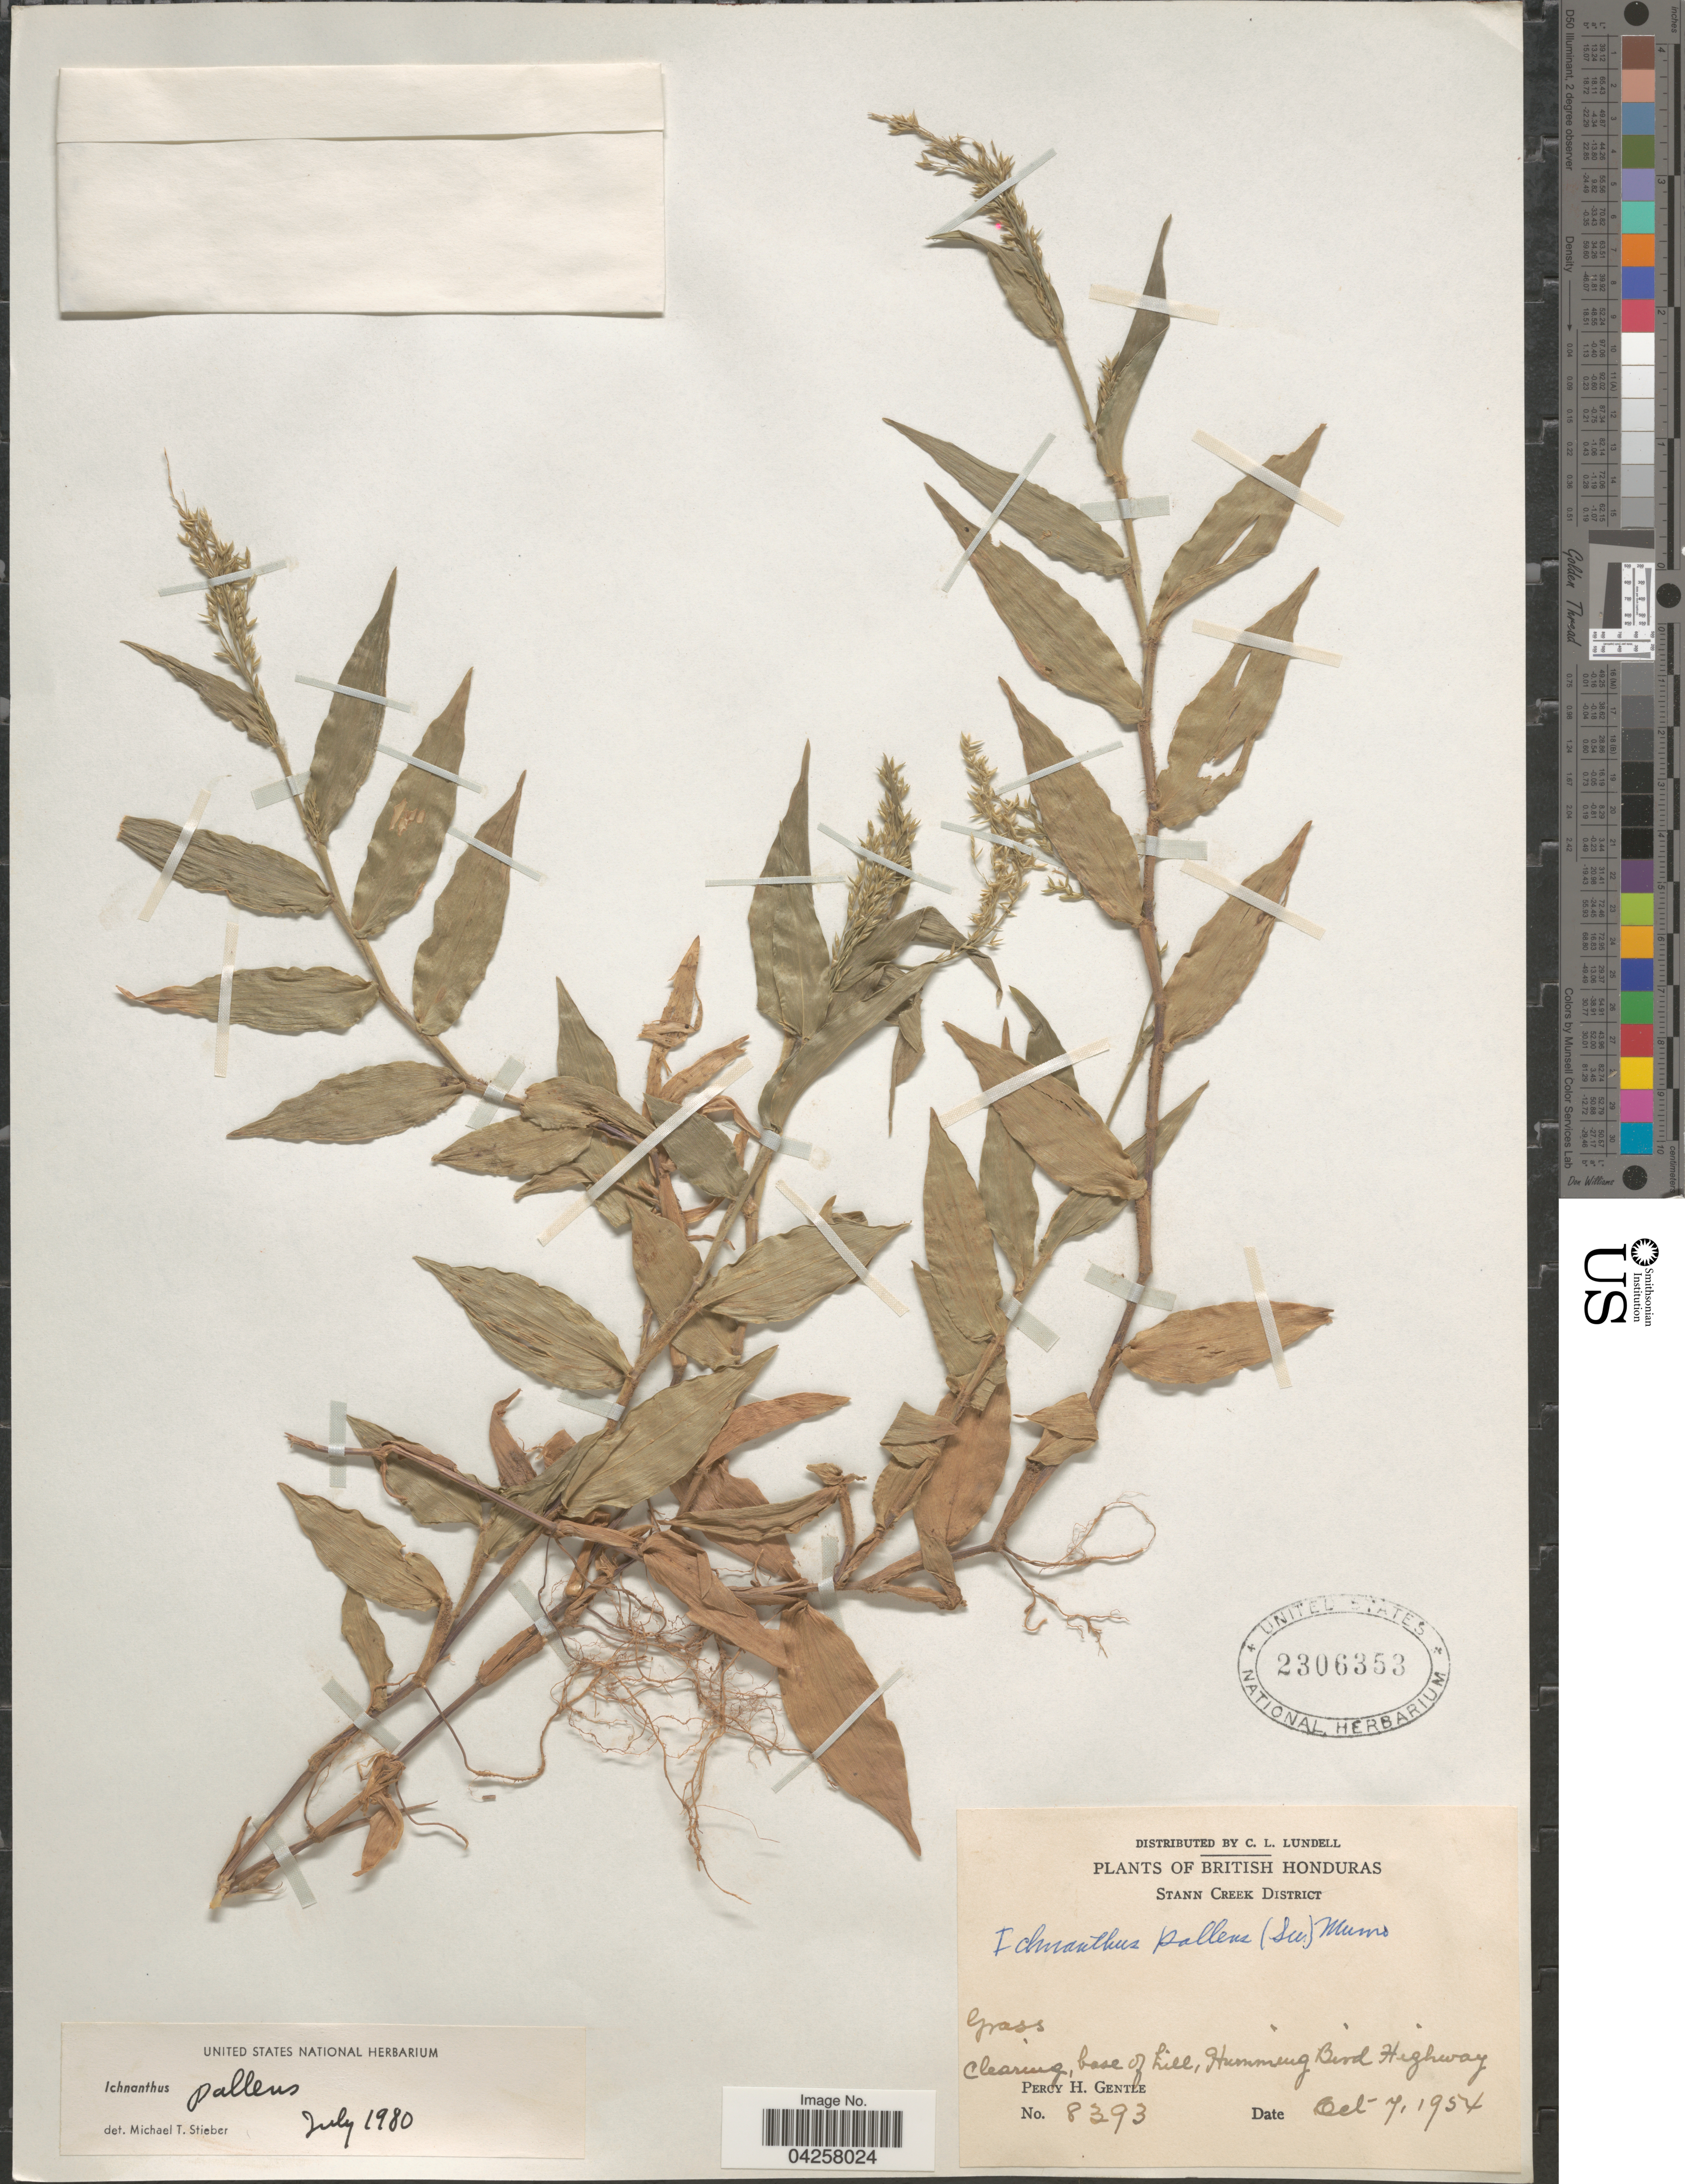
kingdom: Plantae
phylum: Tracheophyta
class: Liliopsida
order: Poales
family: Poaceae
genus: Ichnanthus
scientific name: Ichnanthus pallens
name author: (Sw.) Munro ex Benth.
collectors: P. H. Gentle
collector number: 8393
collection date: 1954-10-07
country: Belize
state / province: Stann Creek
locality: British Honduras. Stann Creek District. Clearing, base of hill, Humming Bird Highway.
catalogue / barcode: US 2306353